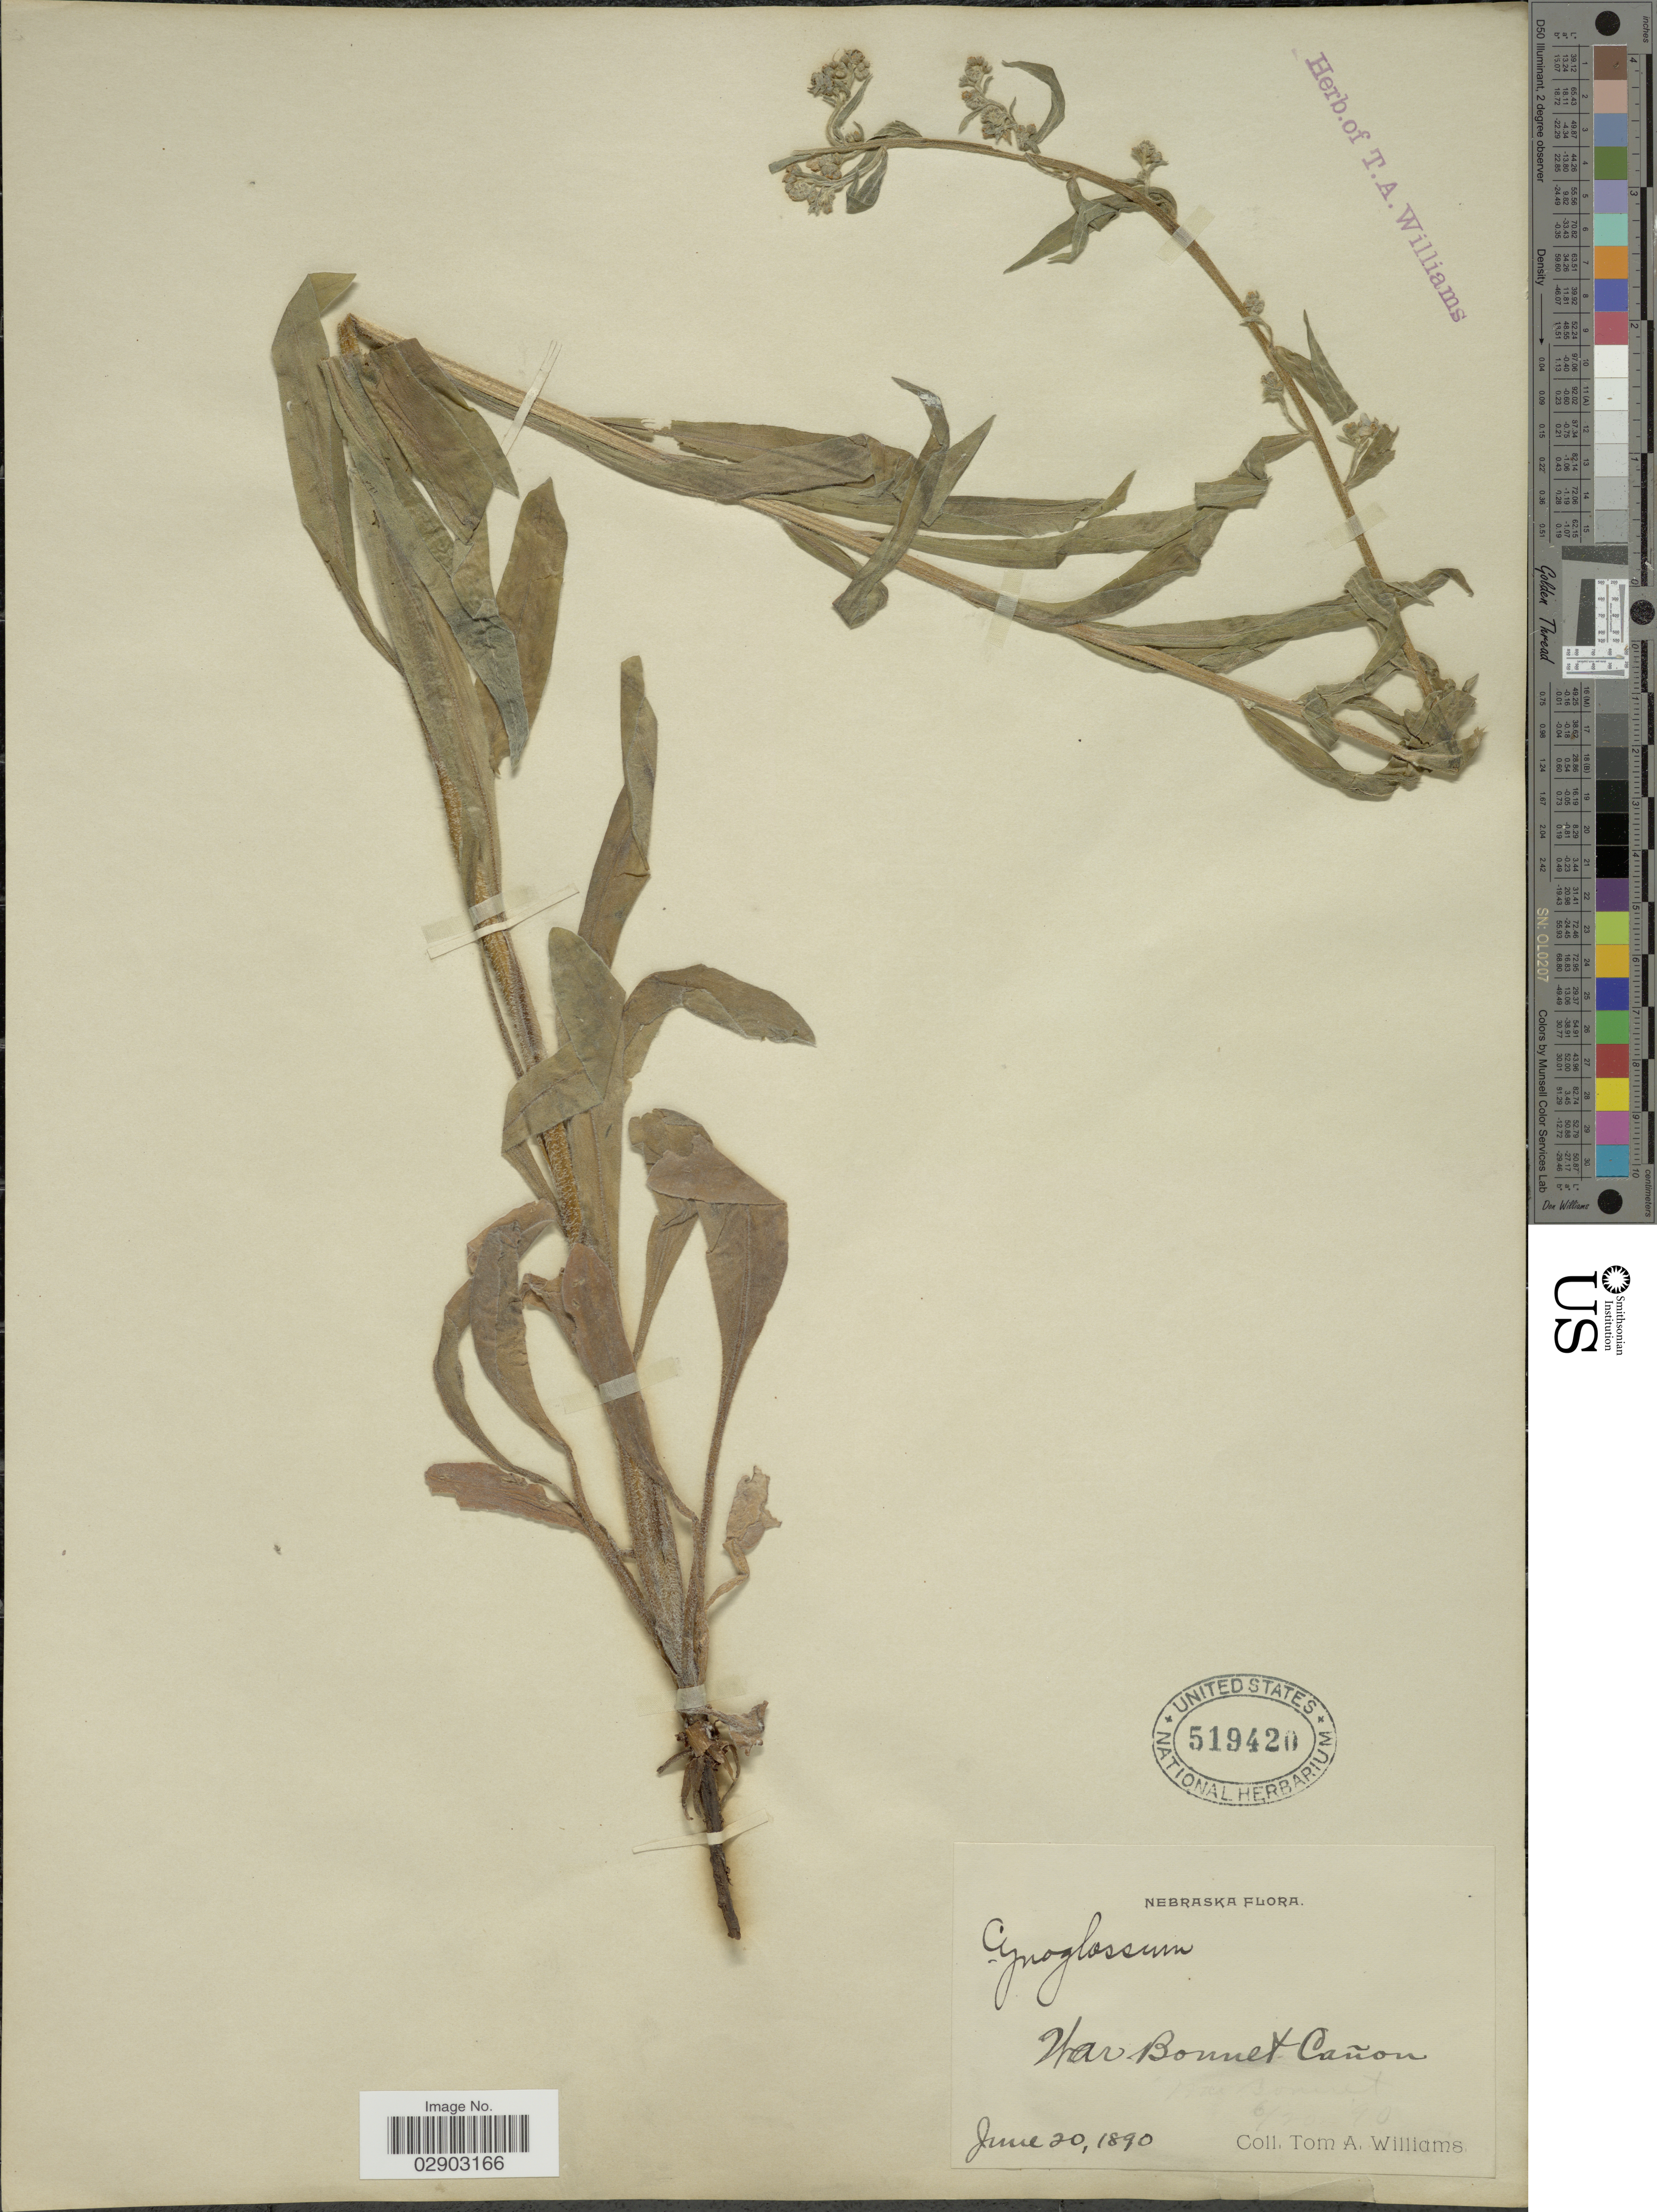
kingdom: Plantae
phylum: Tracheophyta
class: Magnoliopsida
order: Boraginales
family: Boraginaceae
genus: Cynoglossum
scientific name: Cynoglossum officinale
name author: L.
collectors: T. Williams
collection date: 1890-06-20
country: United States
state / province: Nebraska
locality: War Bonnet Cañon.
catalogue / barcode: US 519420